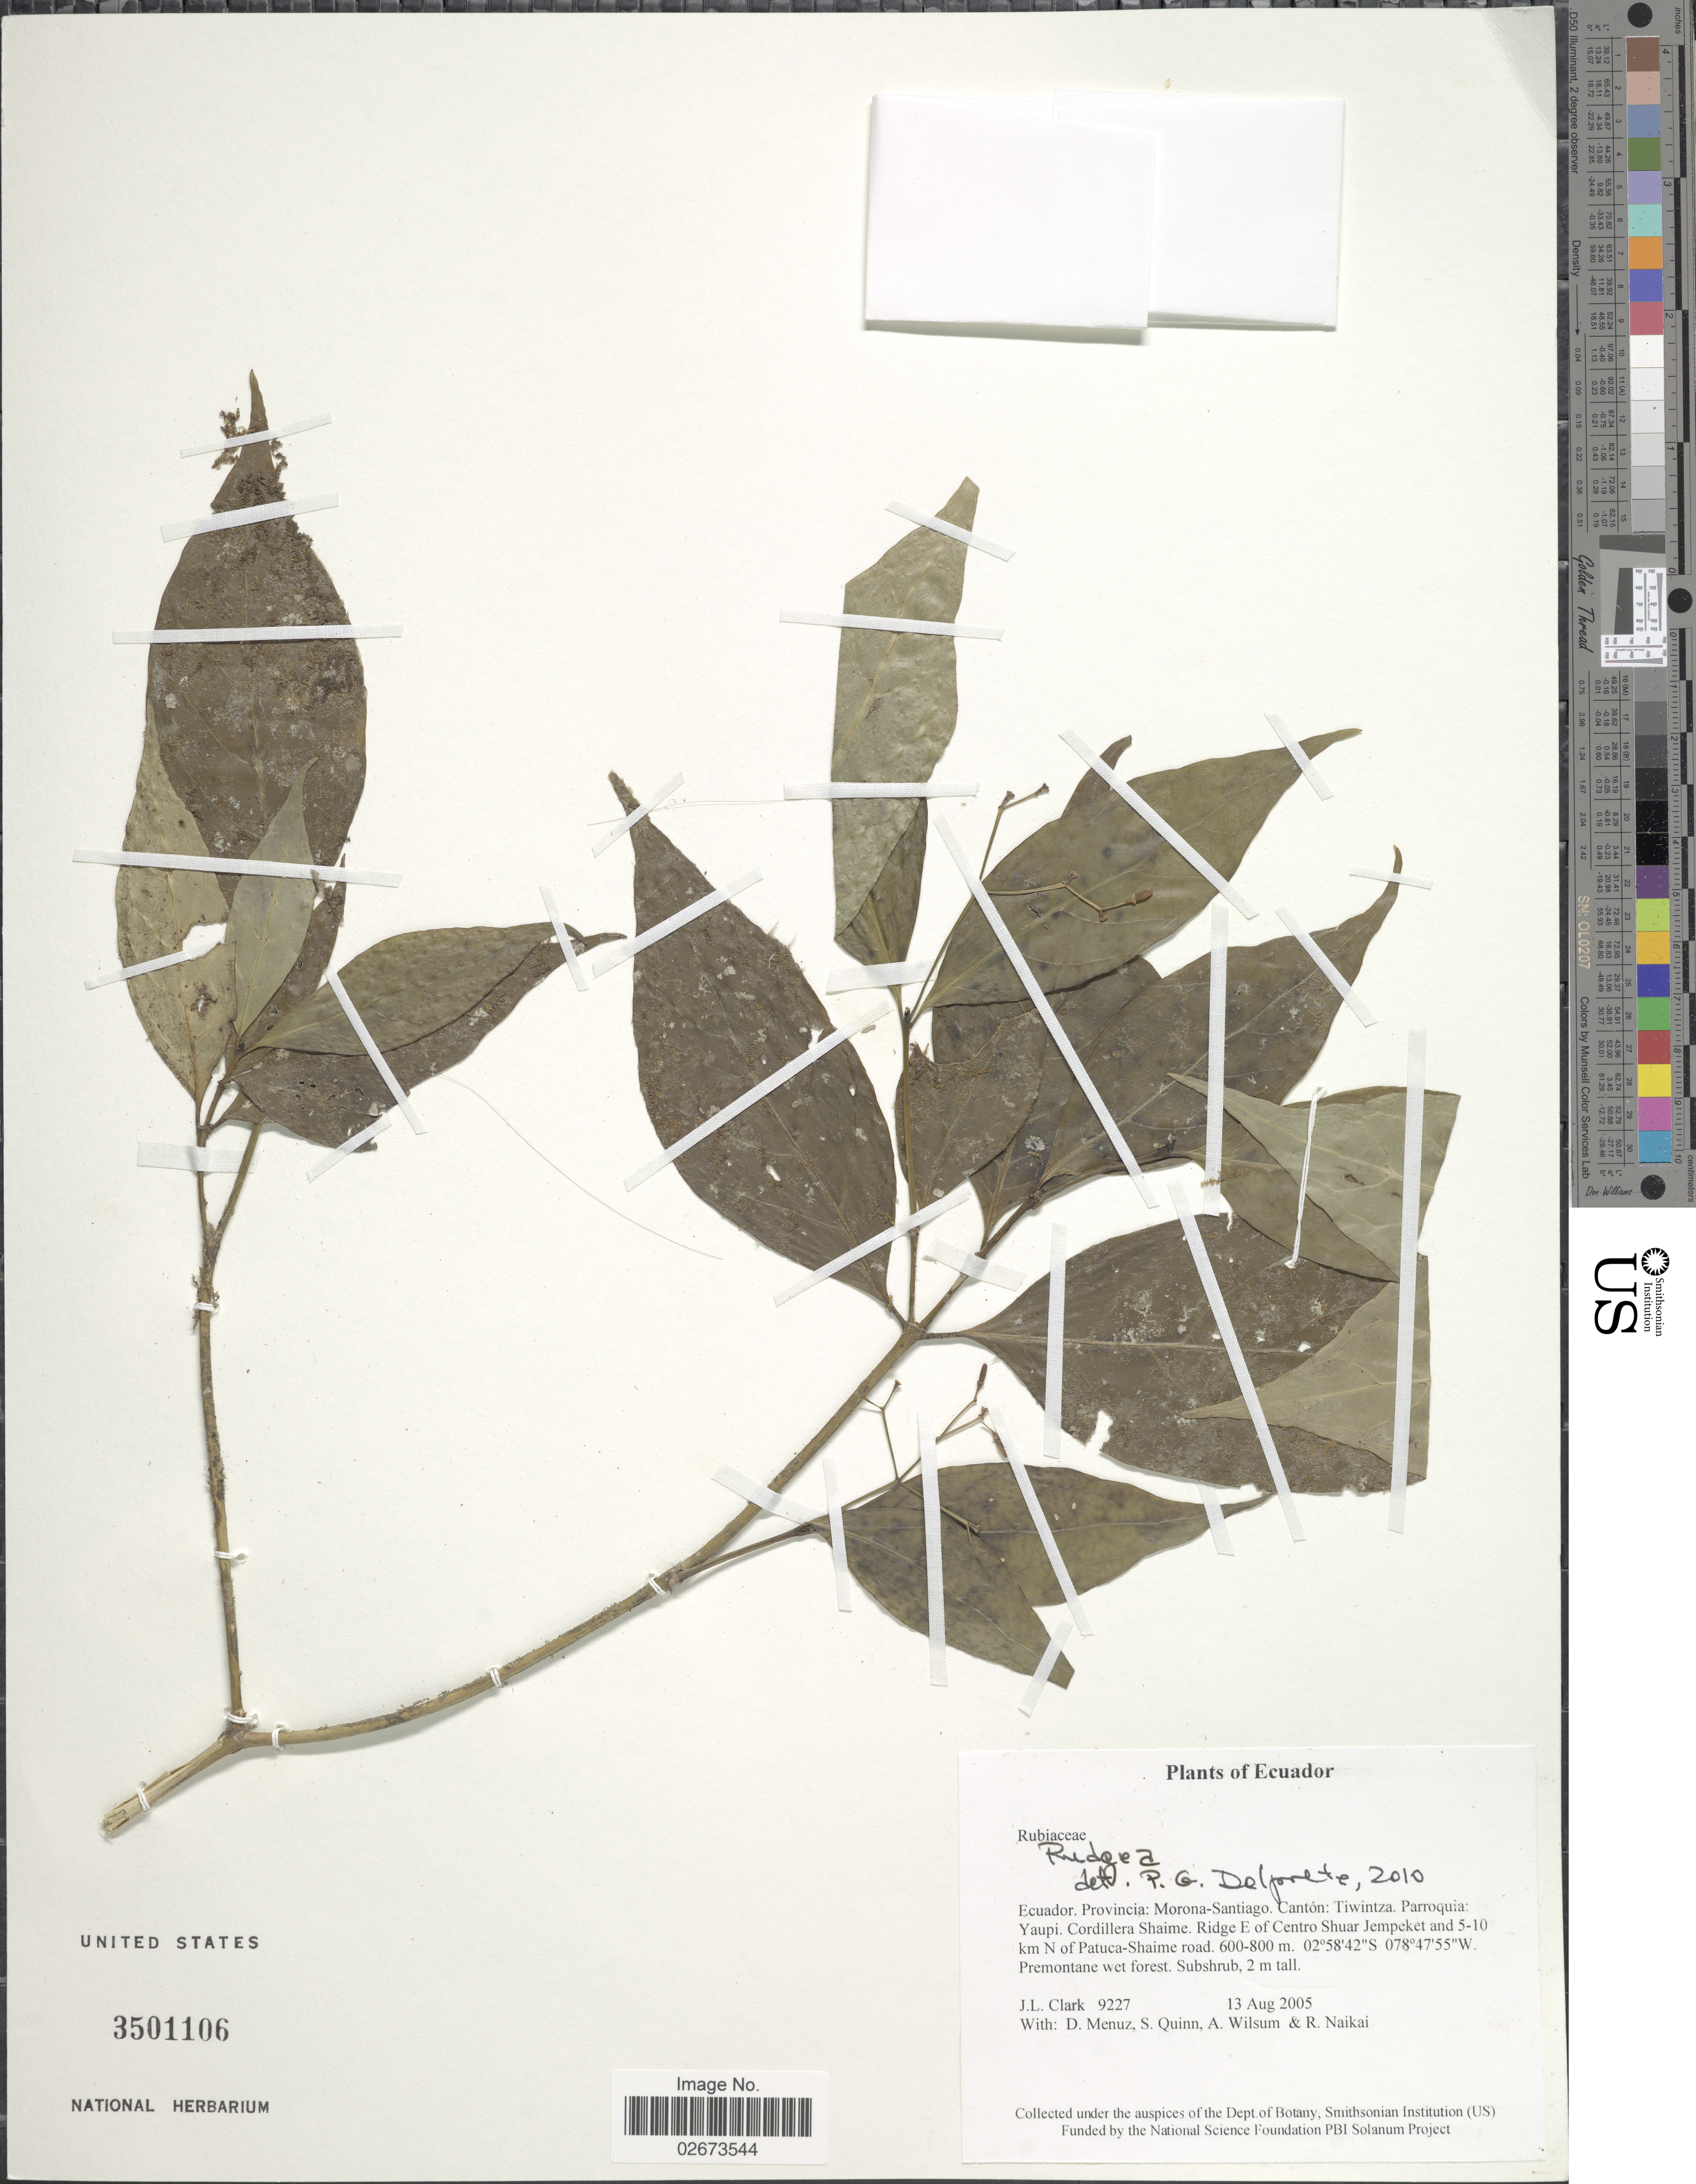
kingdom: Plantae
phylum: Tracheophyta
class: Magnoliopsida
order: Gentianales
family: Rubiaceae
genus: Rudgea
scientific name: Rudgea sp.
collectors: J. L. Clark, D. Menuz, S. Quinn, A. Wilsum & R. Naikai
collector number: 9227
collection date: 2005-08-13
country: Ecuador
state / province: Morona-Santiago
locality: Ecuador: Provincia: Morona-Santiago: Canton, Tiwintza, Parroquia: Yaupi, Cordillera Shaime, Ridge E of Centro Shuar Jempeket and 5-10 km N of Patuca-Shaime road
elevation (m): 600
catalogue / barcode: US 3501106